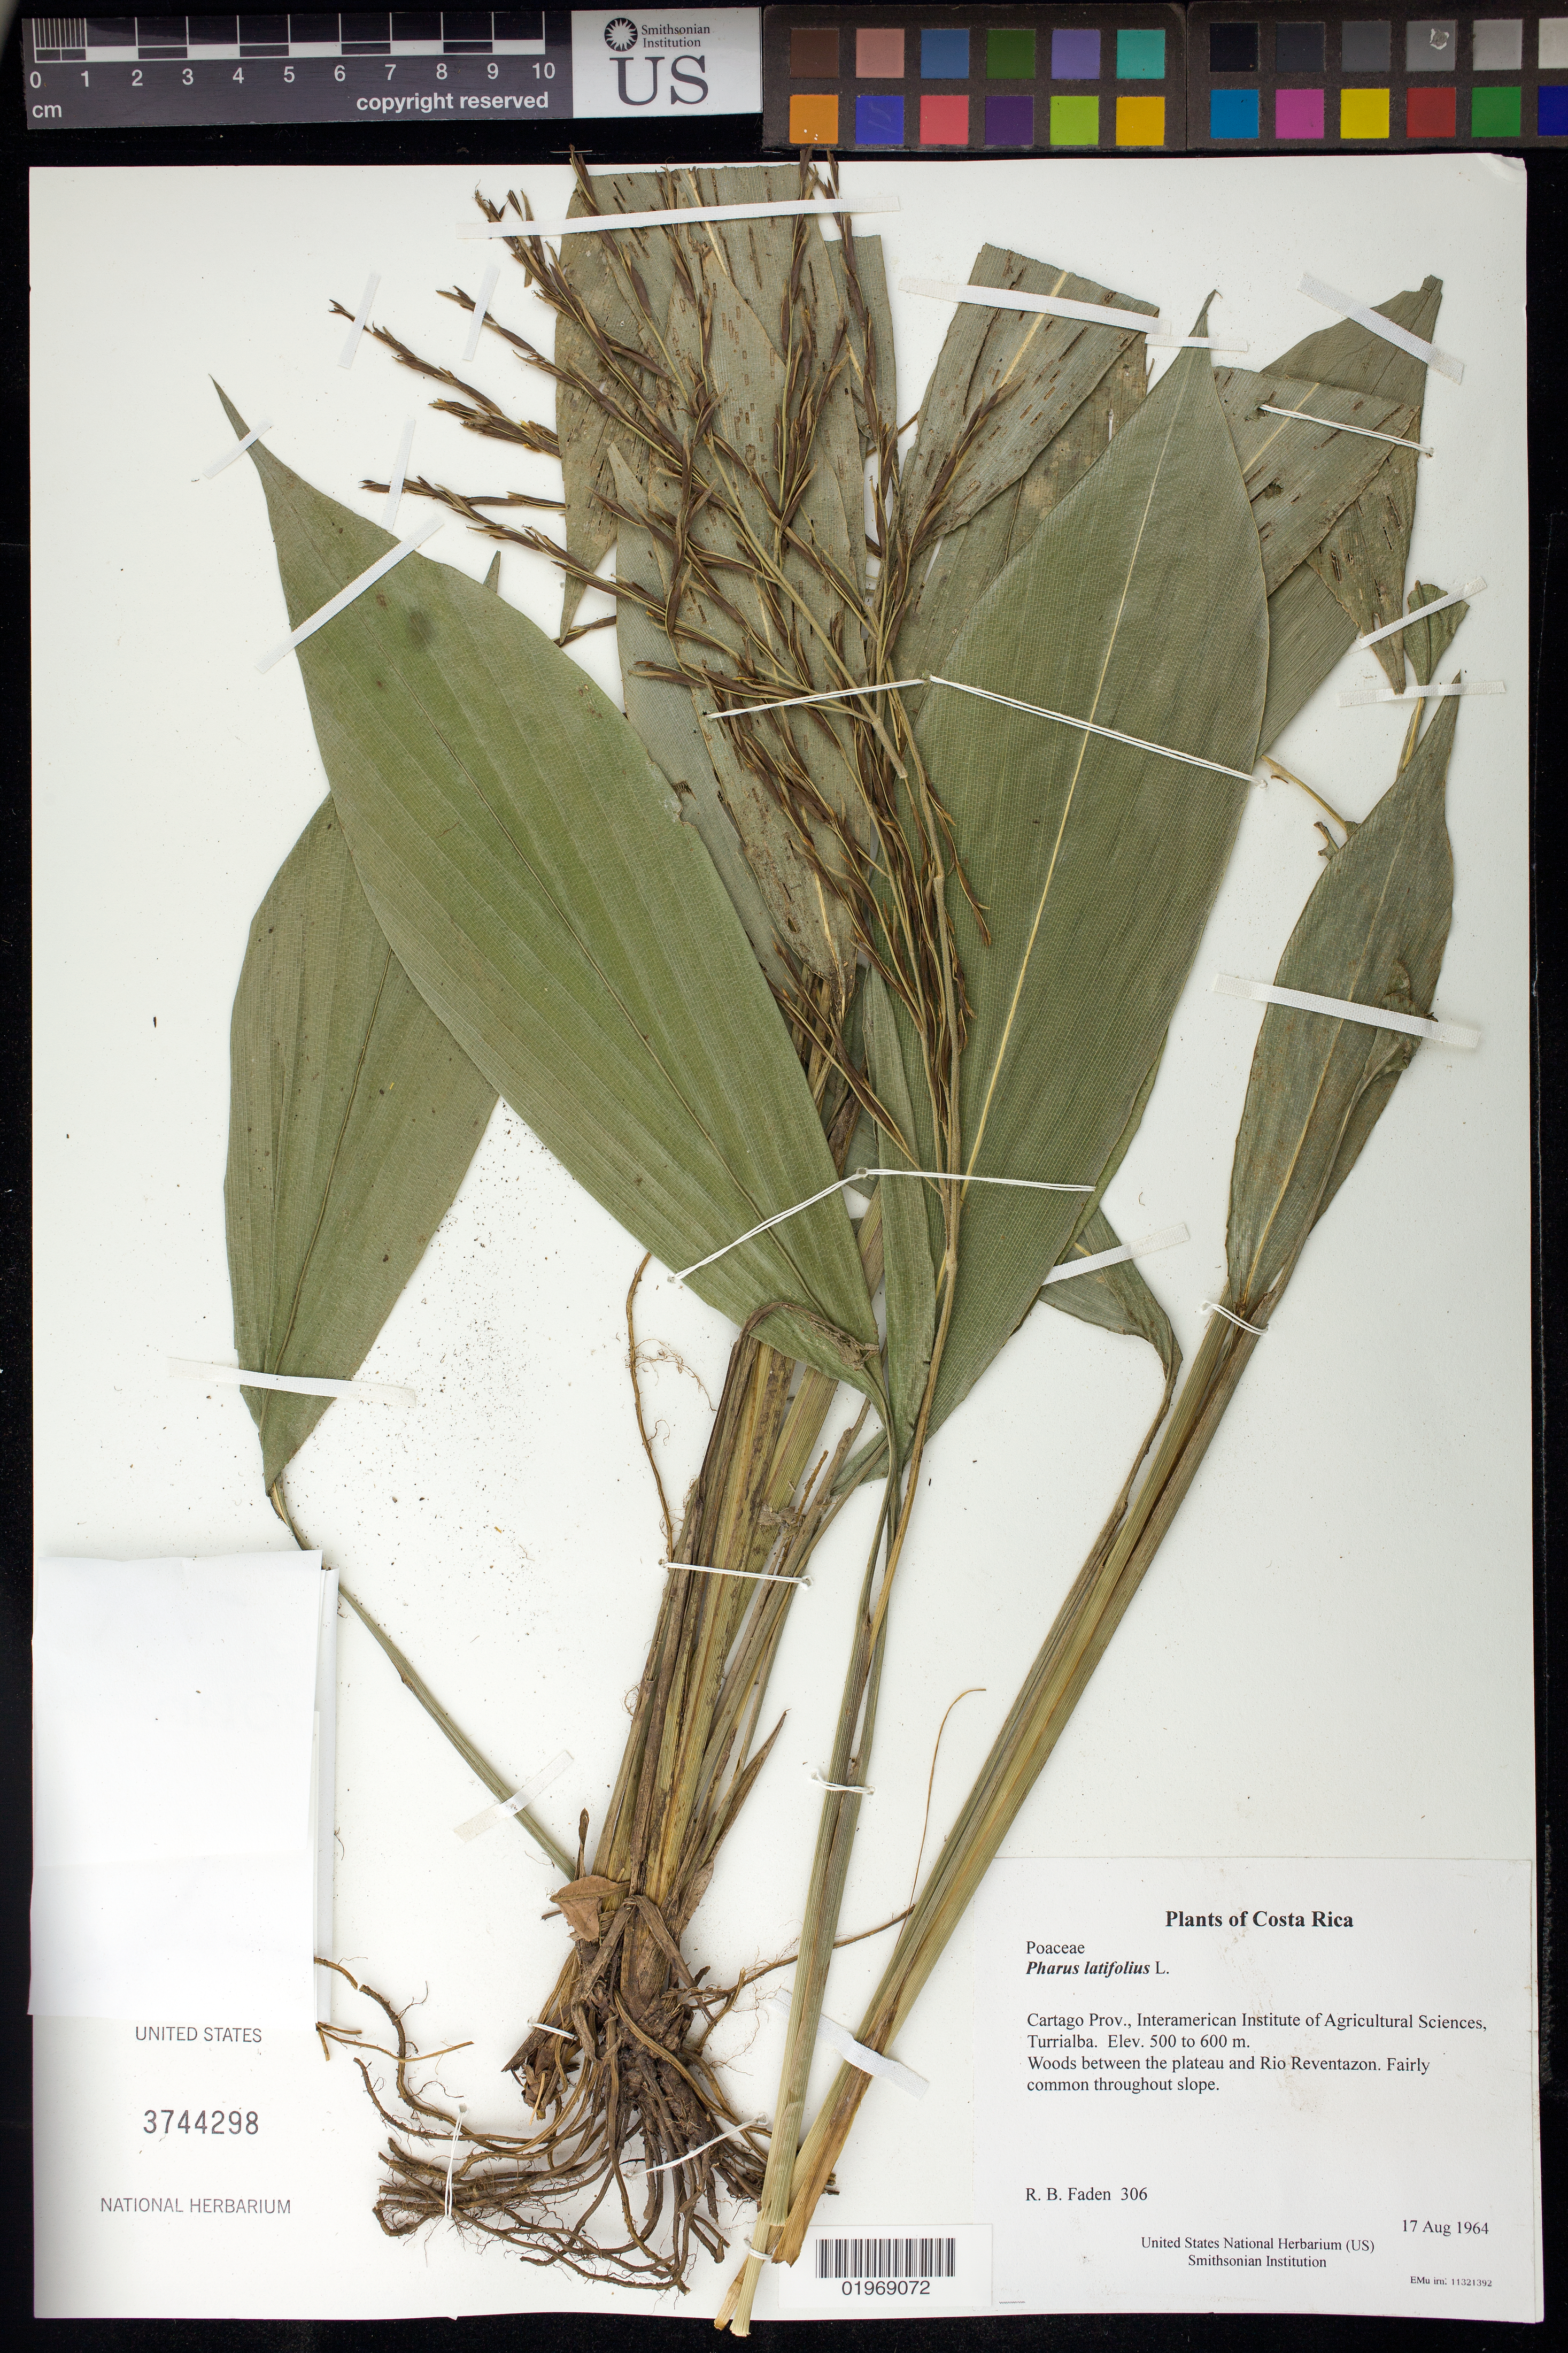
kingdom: Plantae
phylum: Tracheophyta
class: Liliopsida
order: Poales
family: Poaceae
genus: Pharus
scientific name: Pharus latifolius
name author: L.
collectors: R. B. Faden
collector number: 306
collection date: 1964-08-17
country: Costa Rica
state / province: Cartago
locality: Interamerican Institute of Agricultural Sciences, Turrialba. Woods between plateau and Rio Reventazon.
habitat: Common throughout slope.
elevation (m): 500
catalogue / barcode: US 3744298